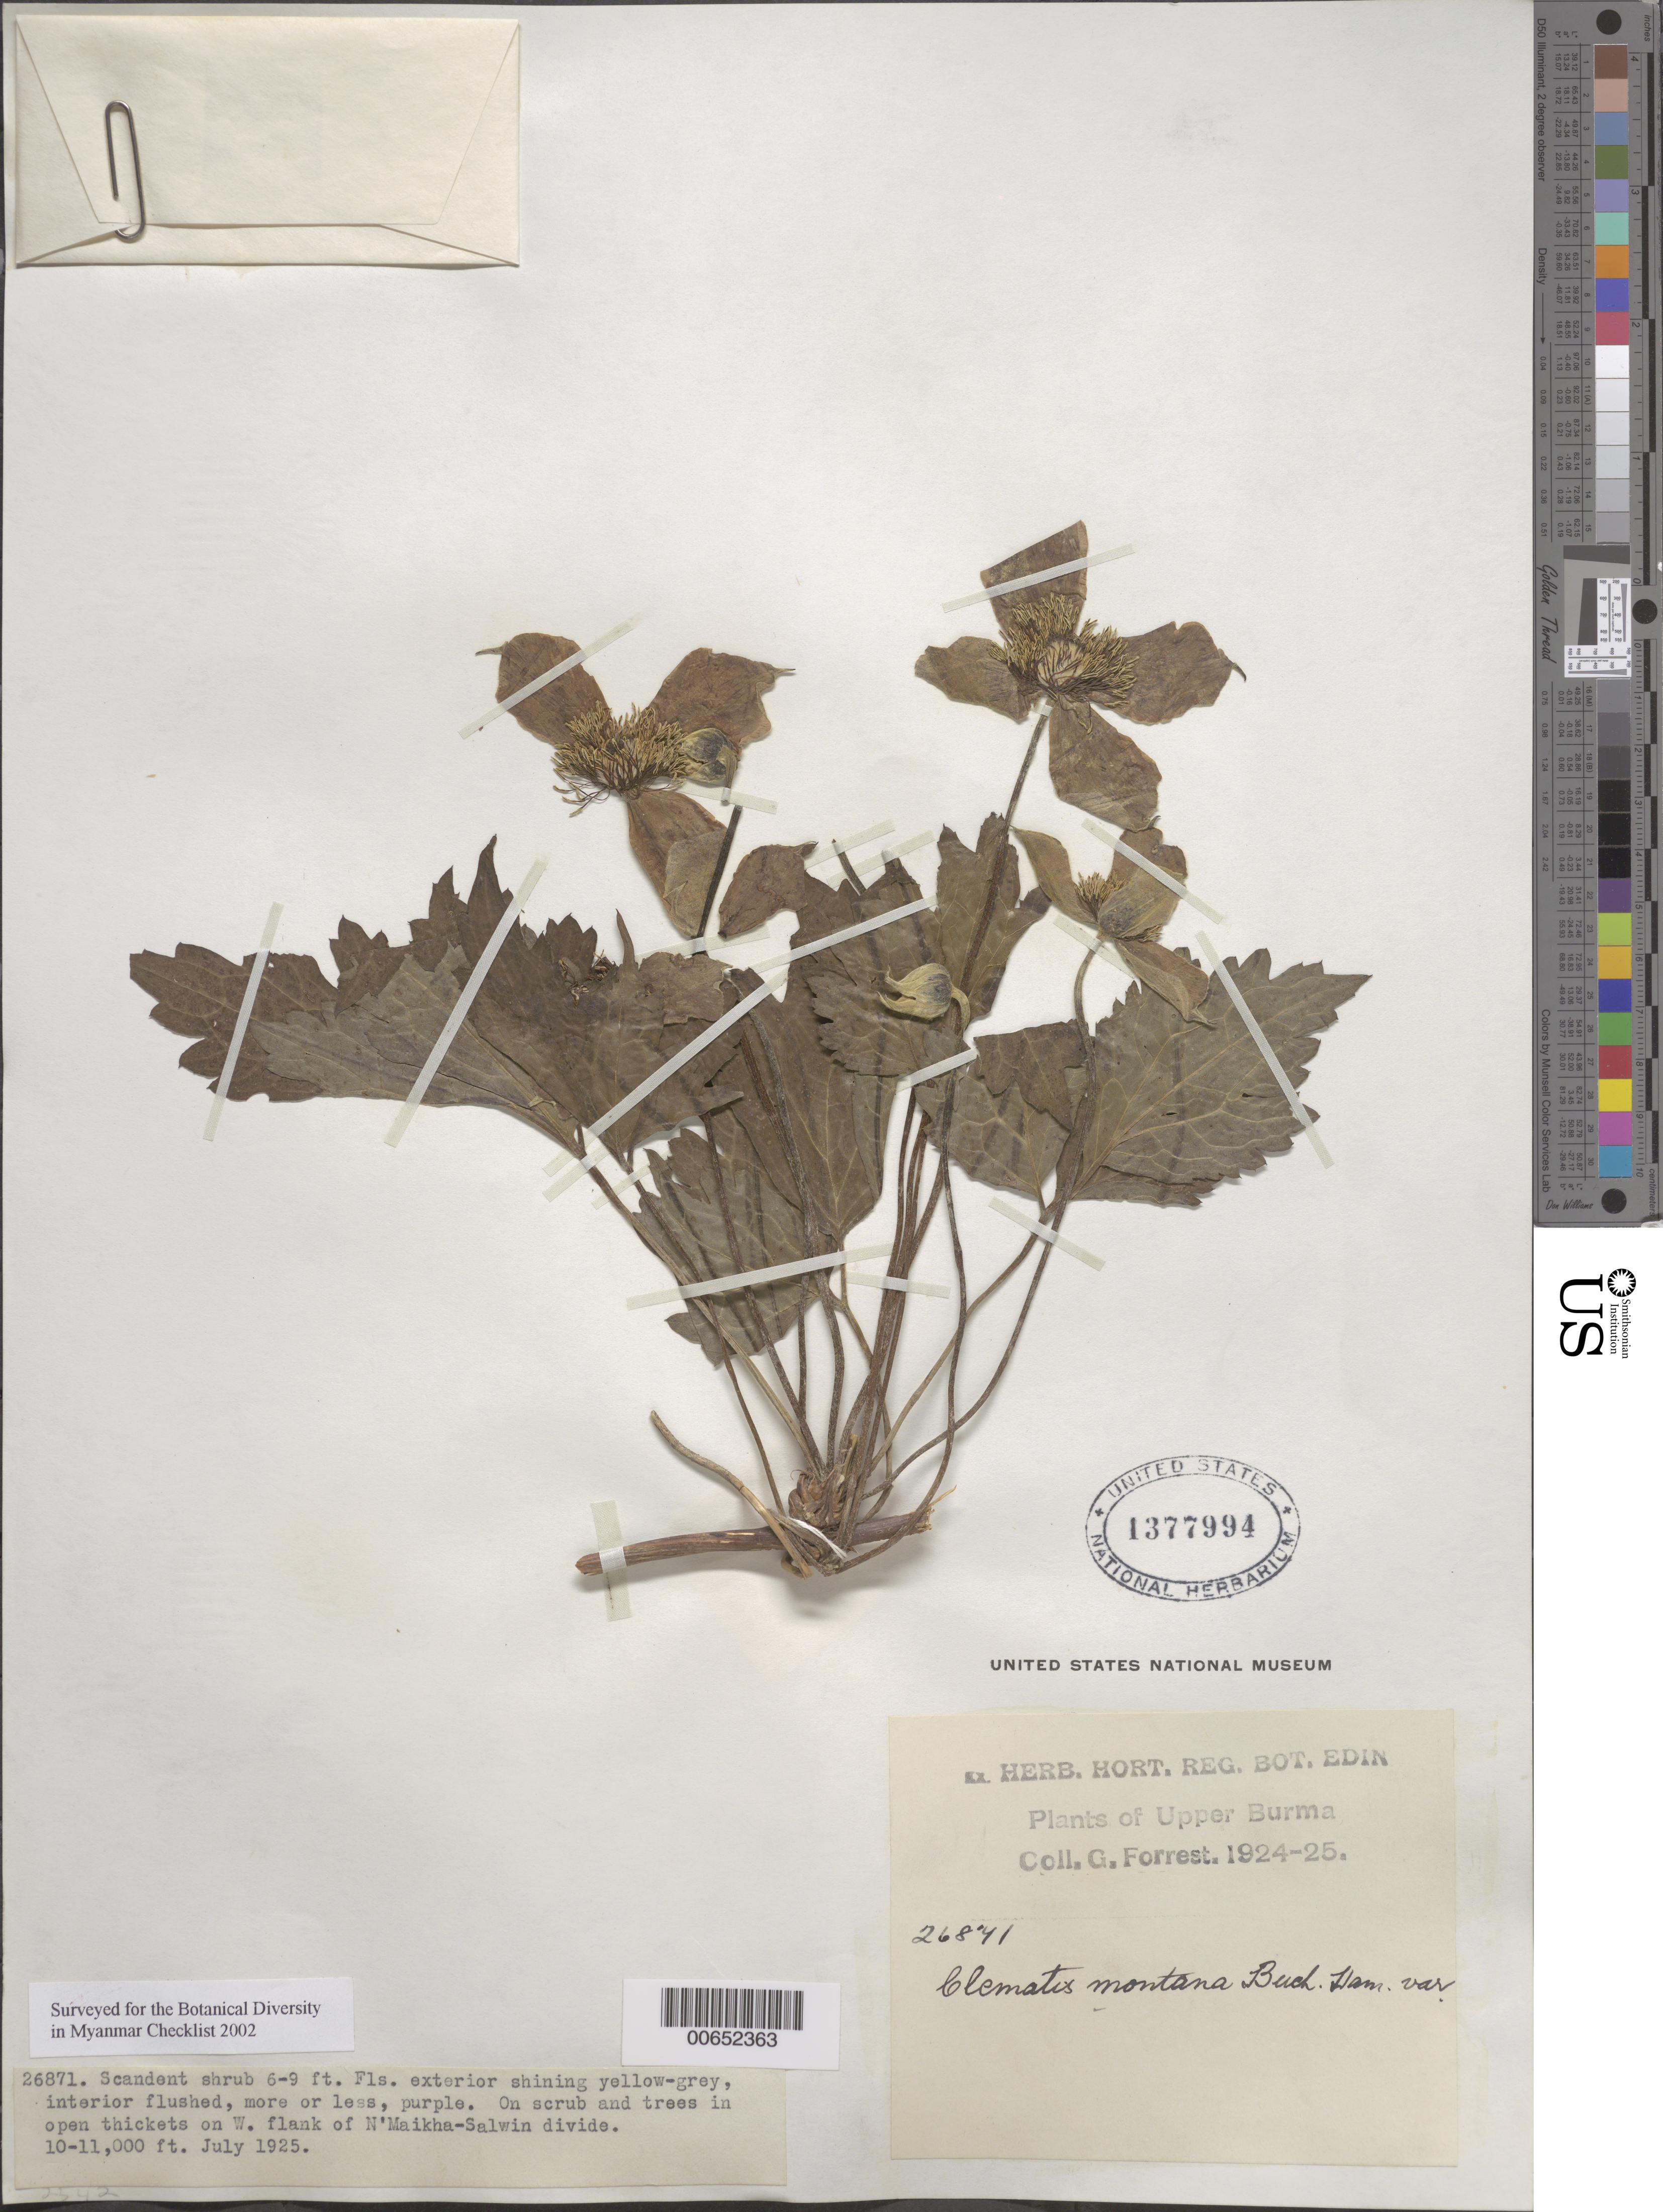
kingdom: Plantae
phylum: Tracheophyta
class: Magnoliopsida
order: Ranunculales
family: Ranunculaceae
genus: Clematis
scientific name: Clematis montana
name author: Buch.-Ham. ex DC.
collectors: G. Forrest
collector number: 26871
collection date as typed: Jul 1925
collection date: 1925-07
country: Myanmar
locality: Upper Burma, W flank of N'Maikha-Salwin Divide.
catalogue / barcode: US 1377994